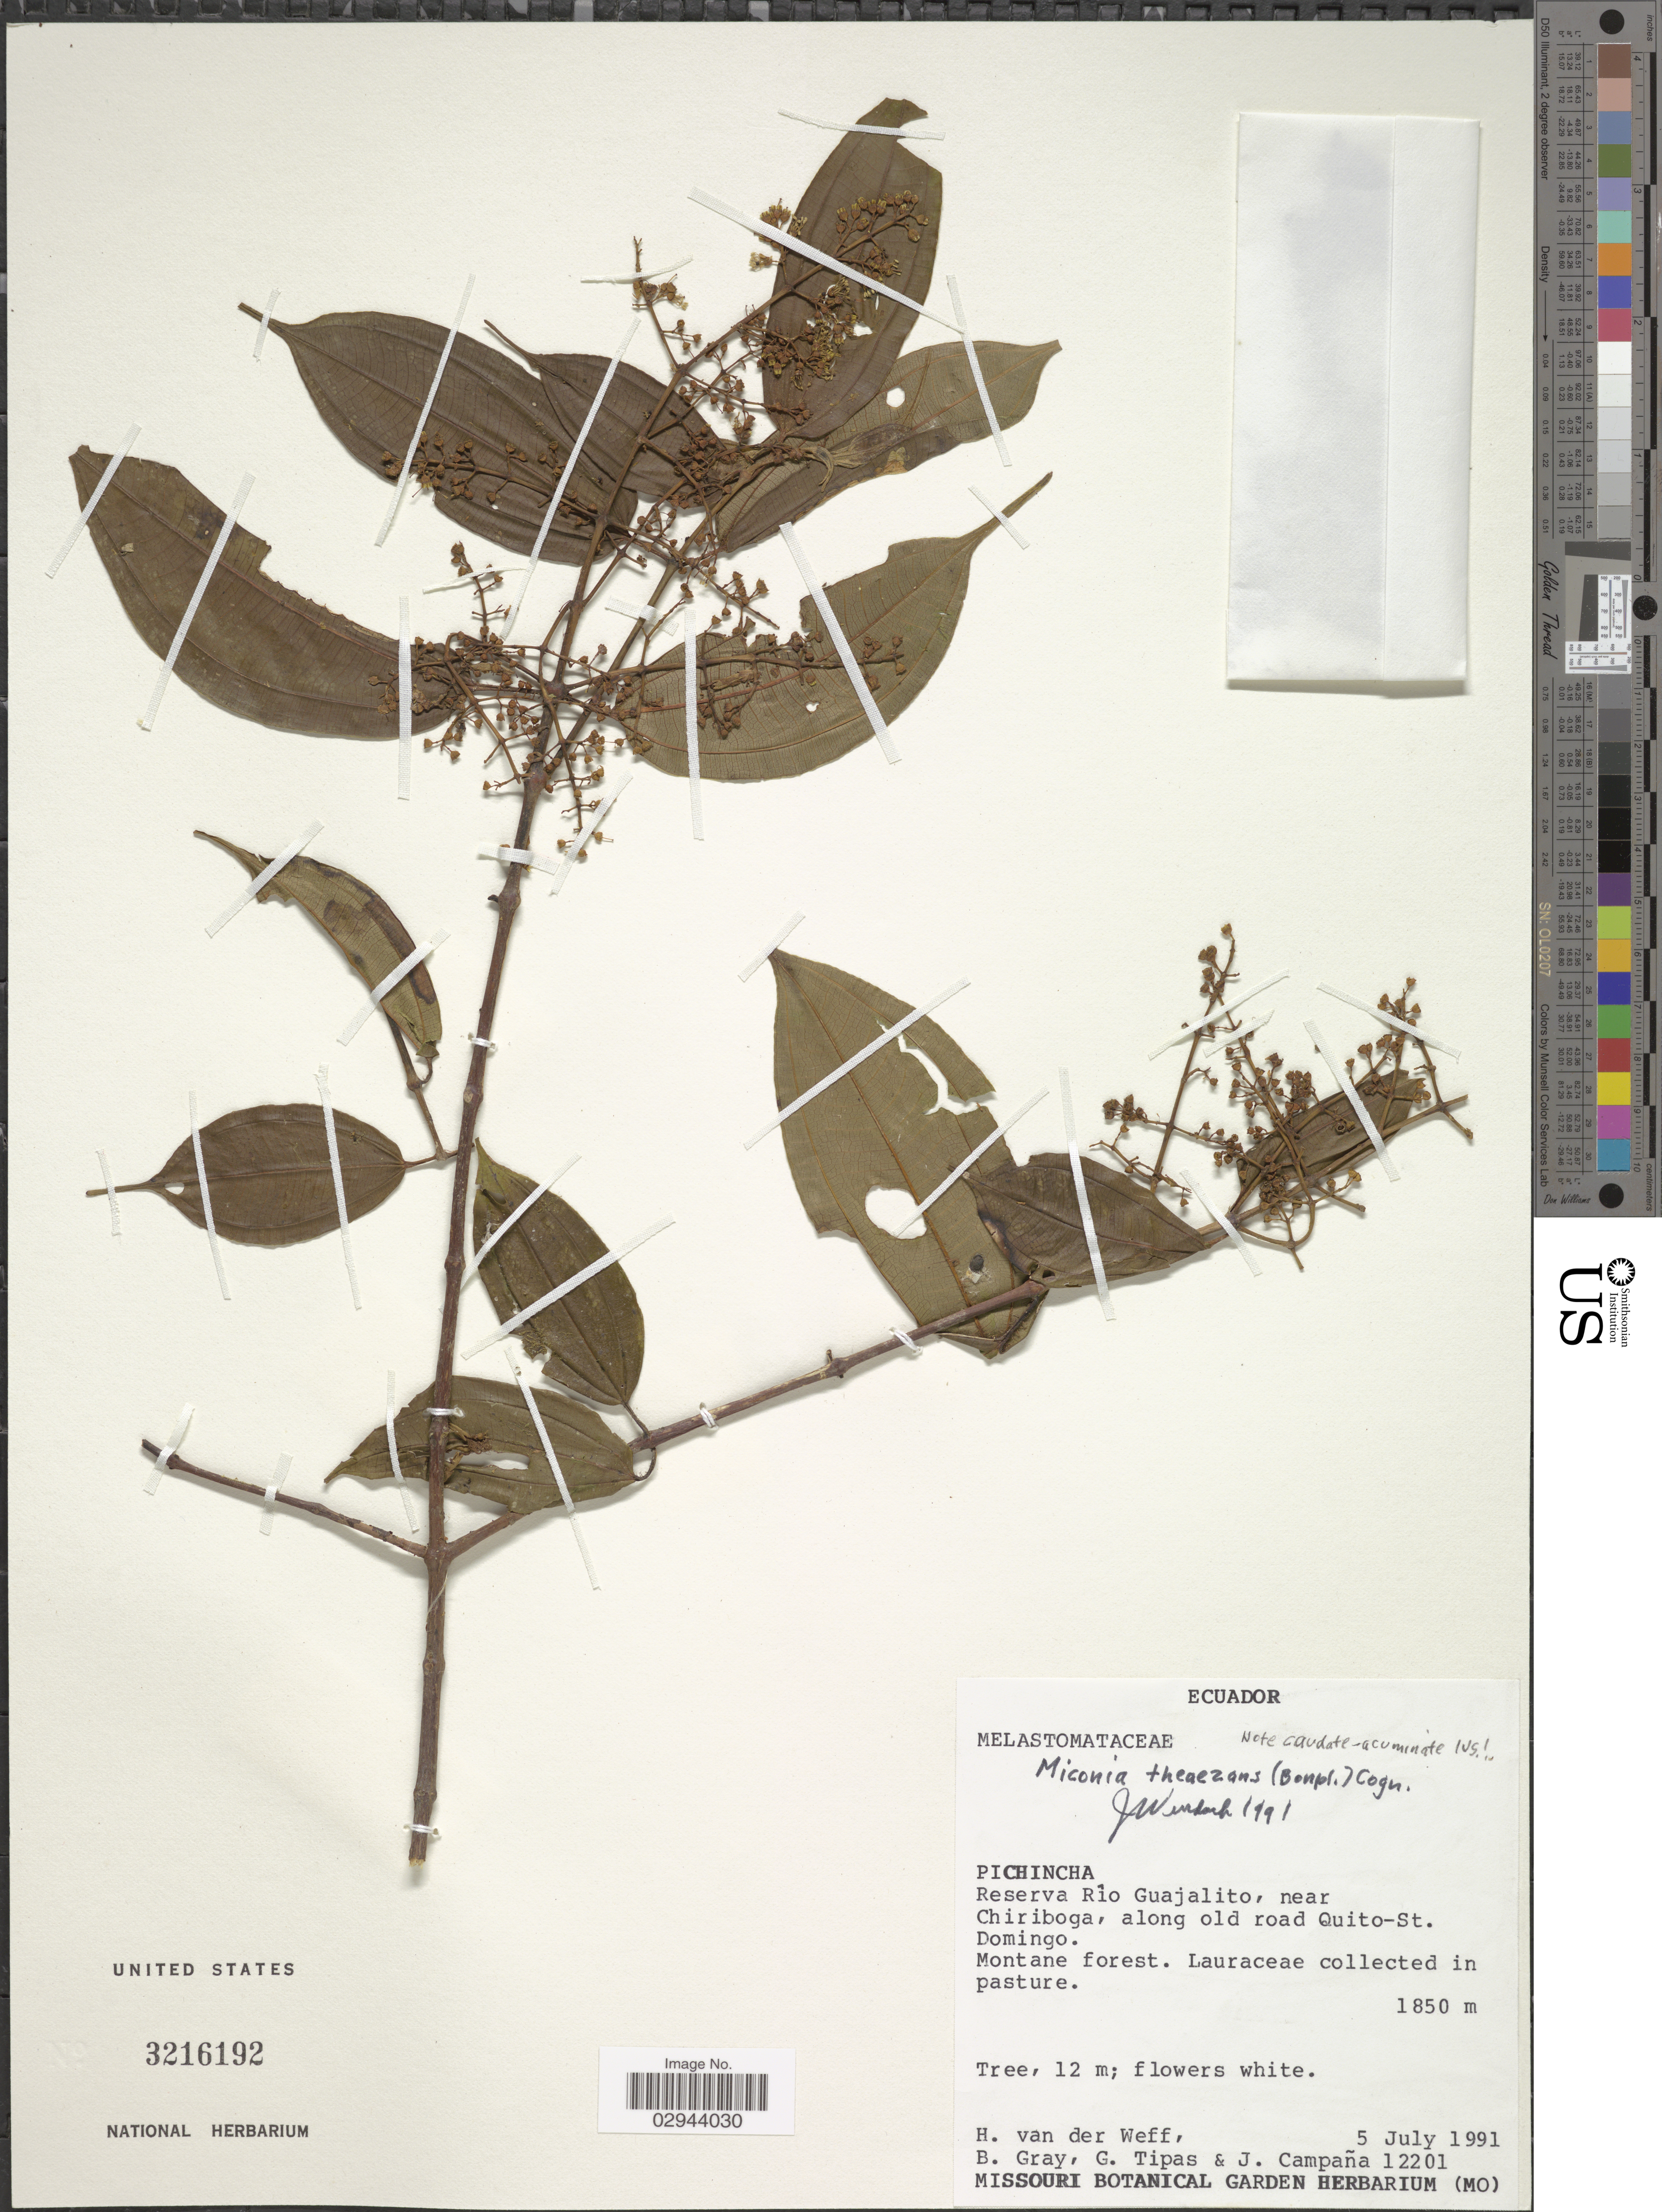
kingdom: Plantae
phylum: Tracheophyta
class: Magnoliopsida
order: Myrtales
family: Melastomataceae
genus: Miconia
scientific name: Miconia theizans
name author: (Bonpl.) Cogn.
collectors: H. van der Werff, B. Gray, G. Tipas & J. Campana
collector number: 12201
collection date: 1991-07-05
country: Ecuador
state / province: Pichincha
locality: Reserva Río Guajalito, near Chiriboga, along old road Quito-St. Domingo.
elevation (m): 1850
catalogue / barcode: US 3216192